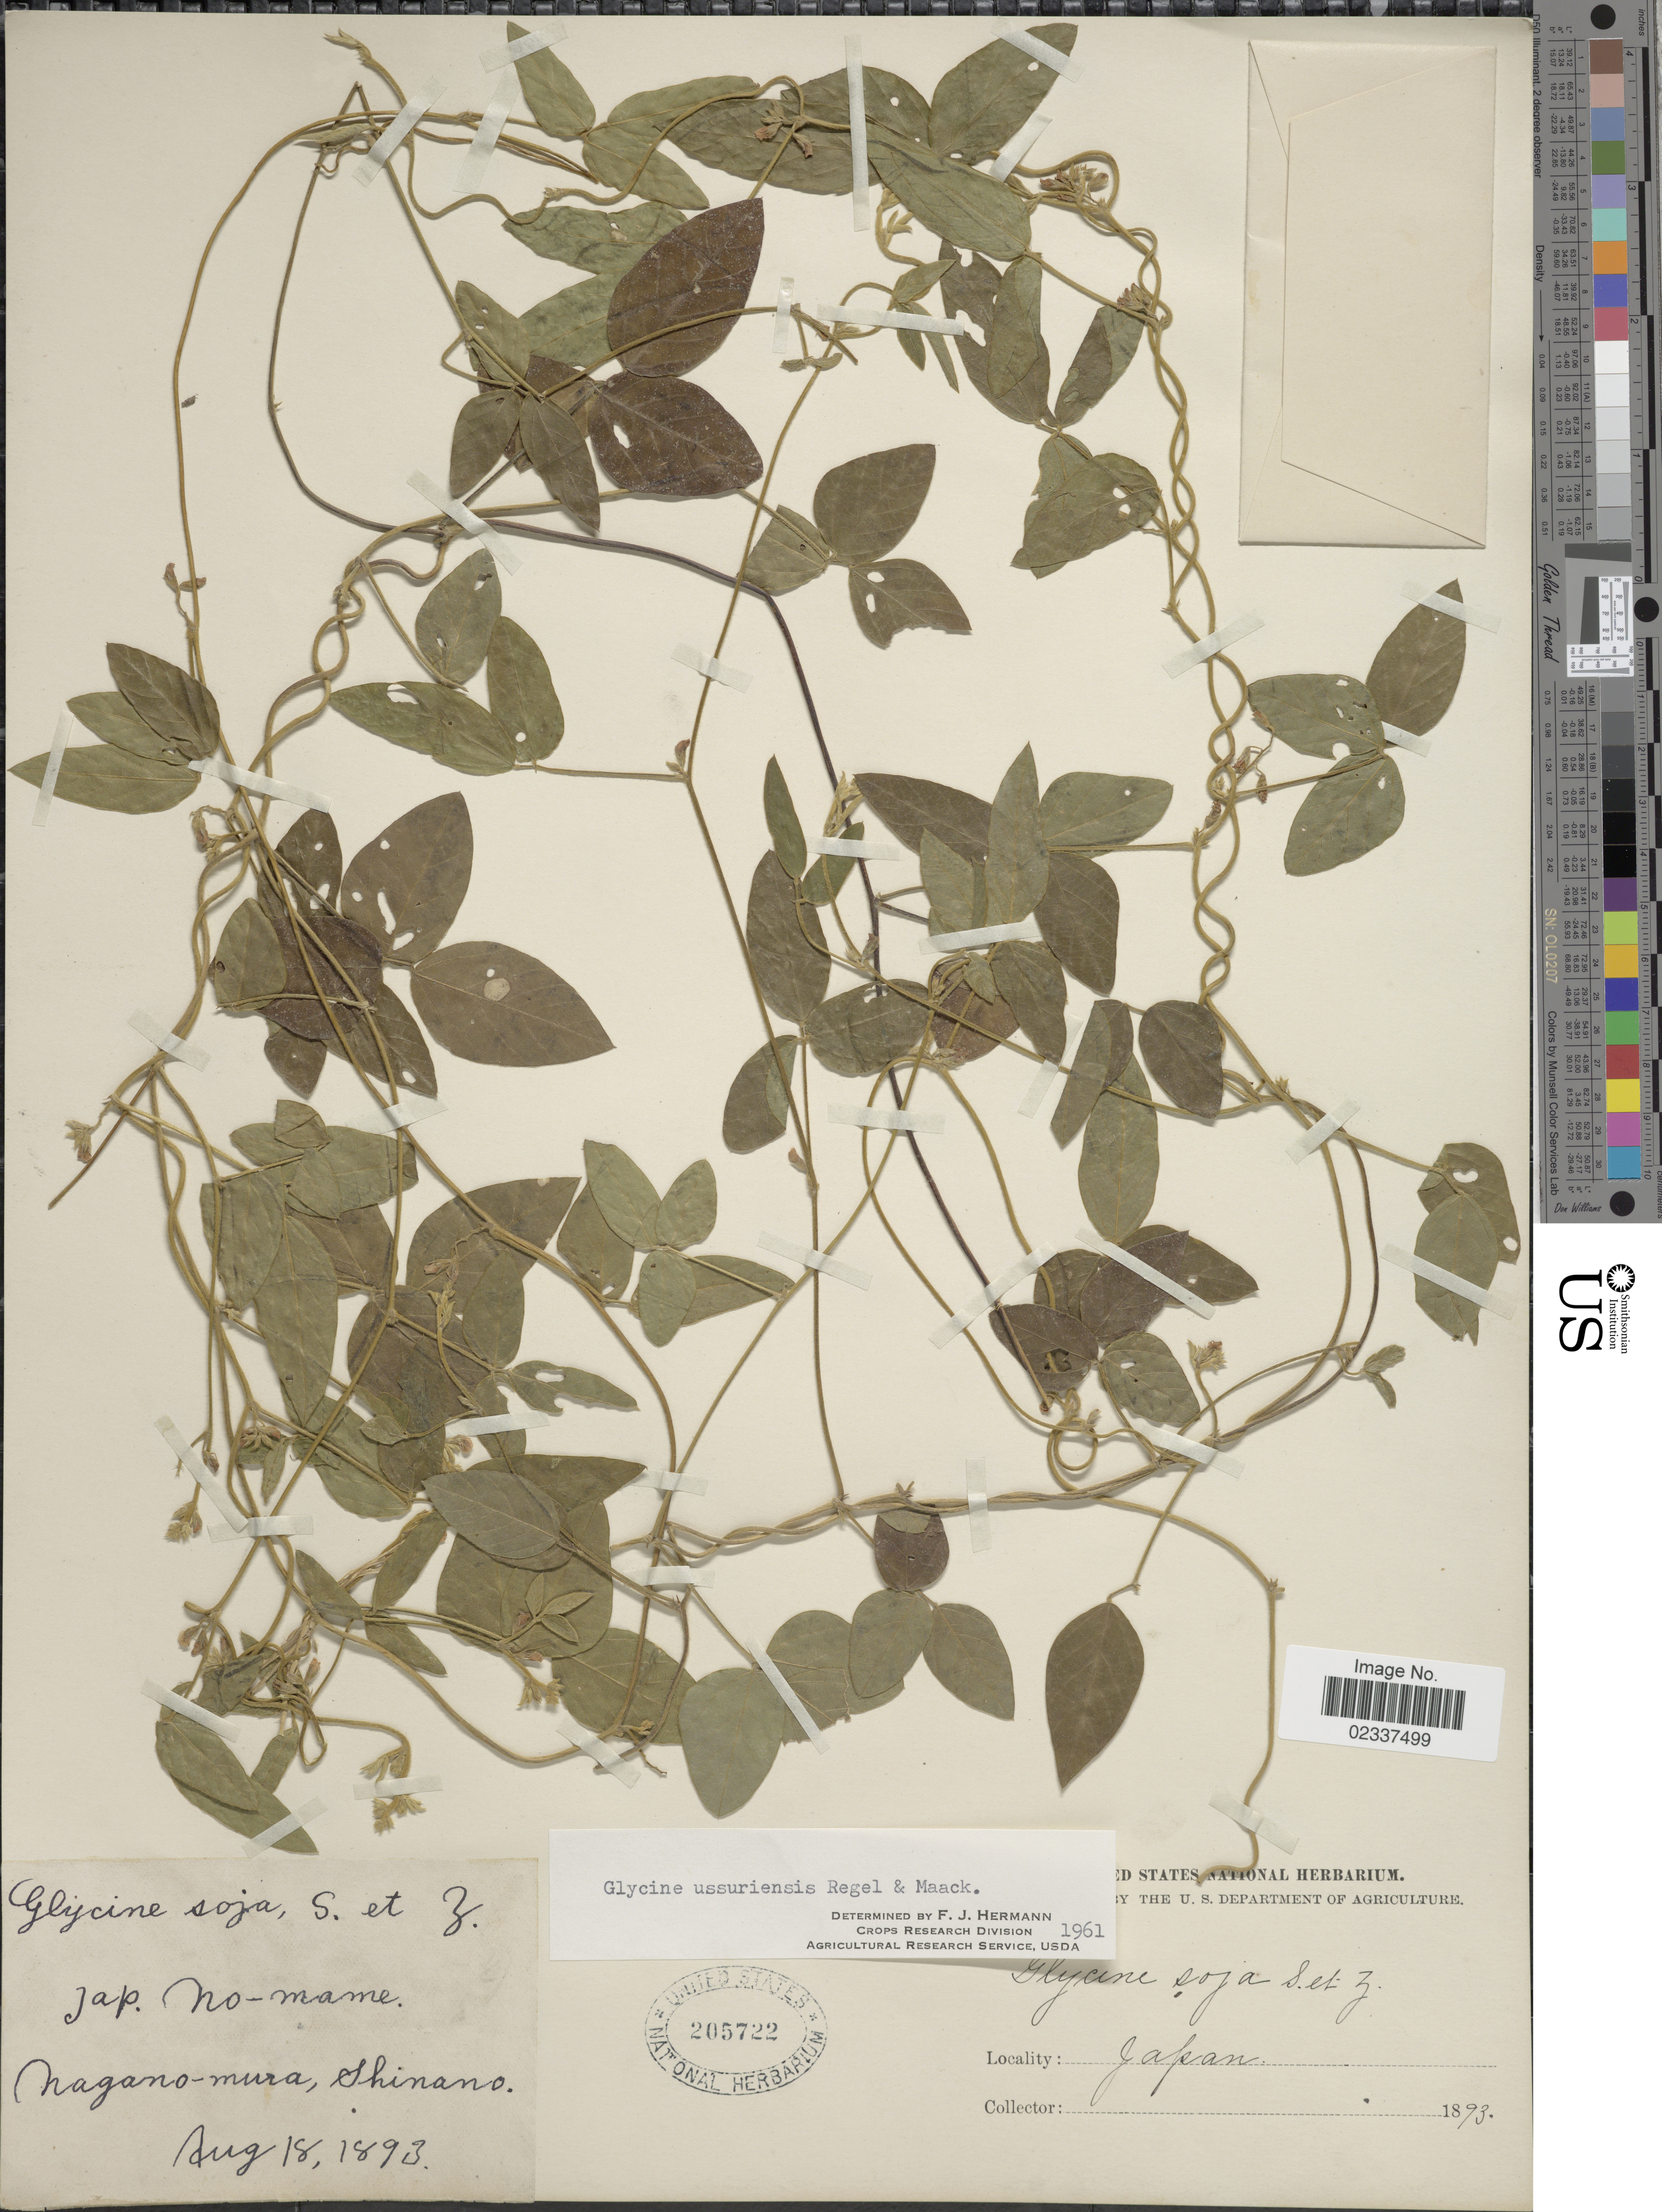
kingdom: Plantae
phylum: Tracheophyta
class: Magnoliopsida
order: Fabales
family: Fabaceae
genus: Glycine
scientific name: Glycine soja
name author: Siebold & Zucc.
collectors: ex herb. United States National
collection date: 1893-08-18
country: Japan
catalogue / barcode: US 205722